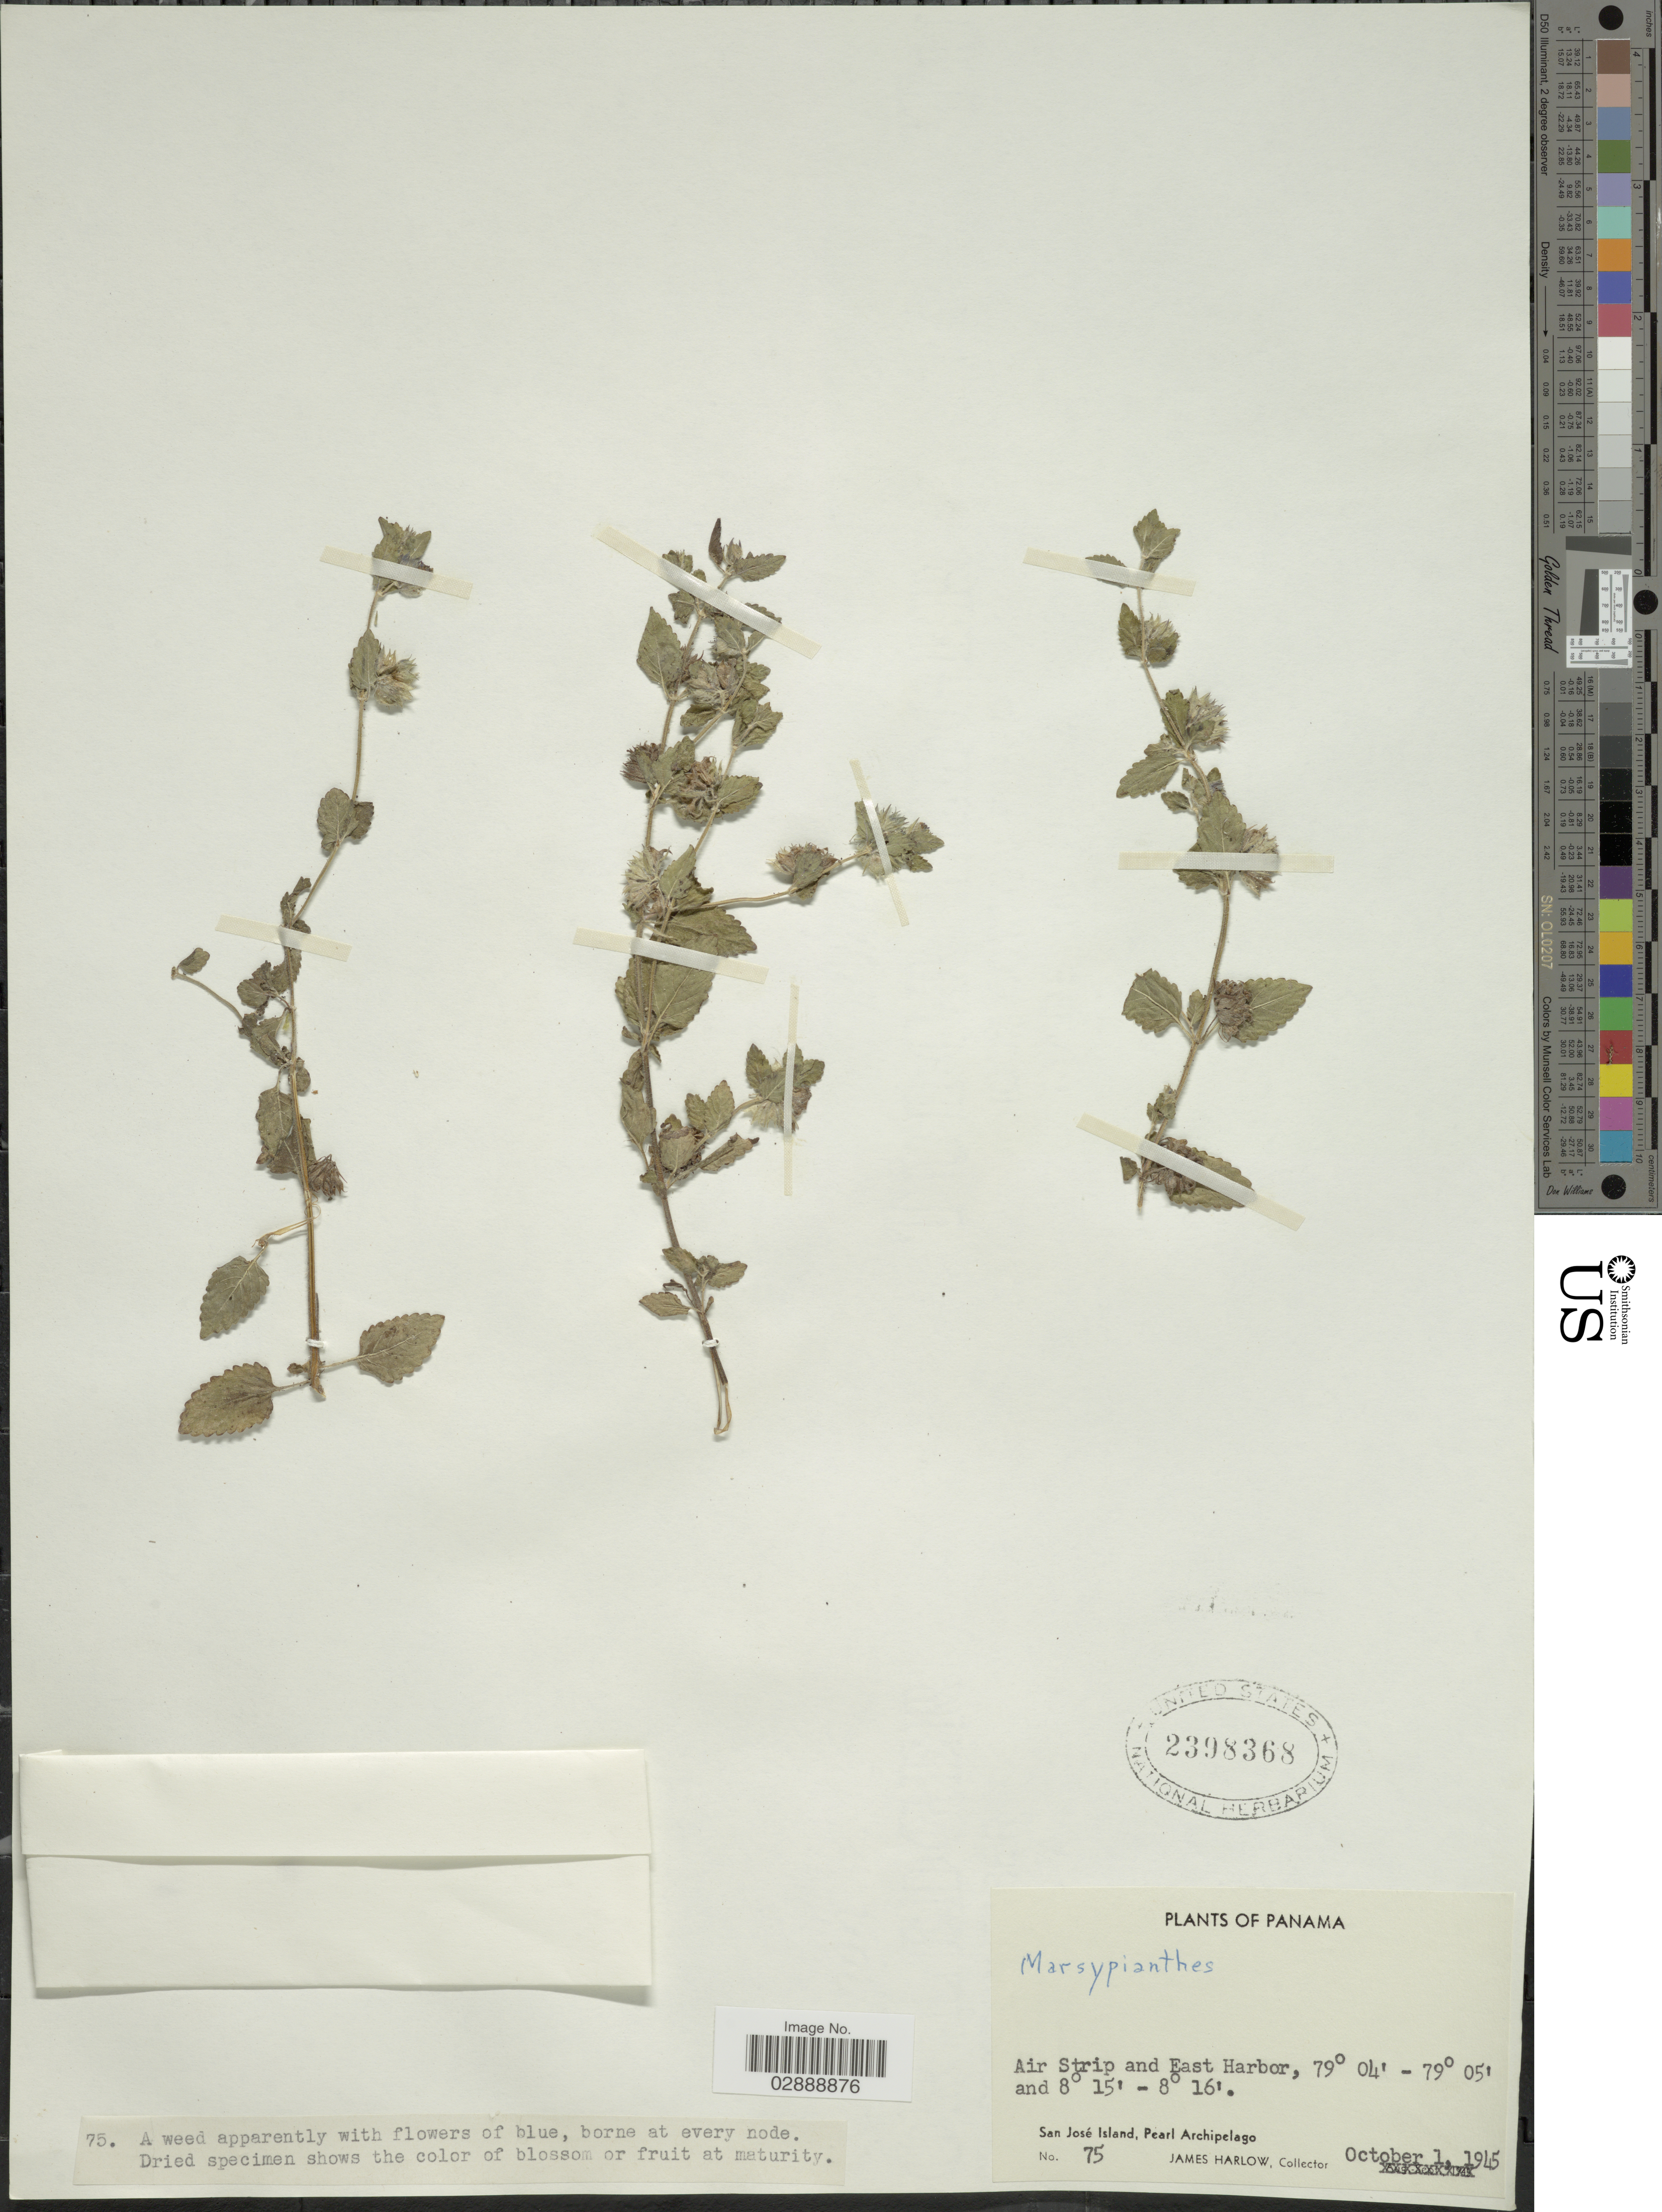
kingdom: Plantae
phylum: Tracheophyta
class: Magnoliopsida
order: Lamiales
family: Lamiaceae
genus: Marsypianthes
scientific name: Marsypianthes chamaedrys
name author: (Vahl) Kuntze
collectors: J. Harlow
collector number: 75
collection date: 1945-10-01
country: Panama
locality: Air Strip and East Harbor. San José Island, Pearl Archipelago.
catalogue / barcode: US 2398368